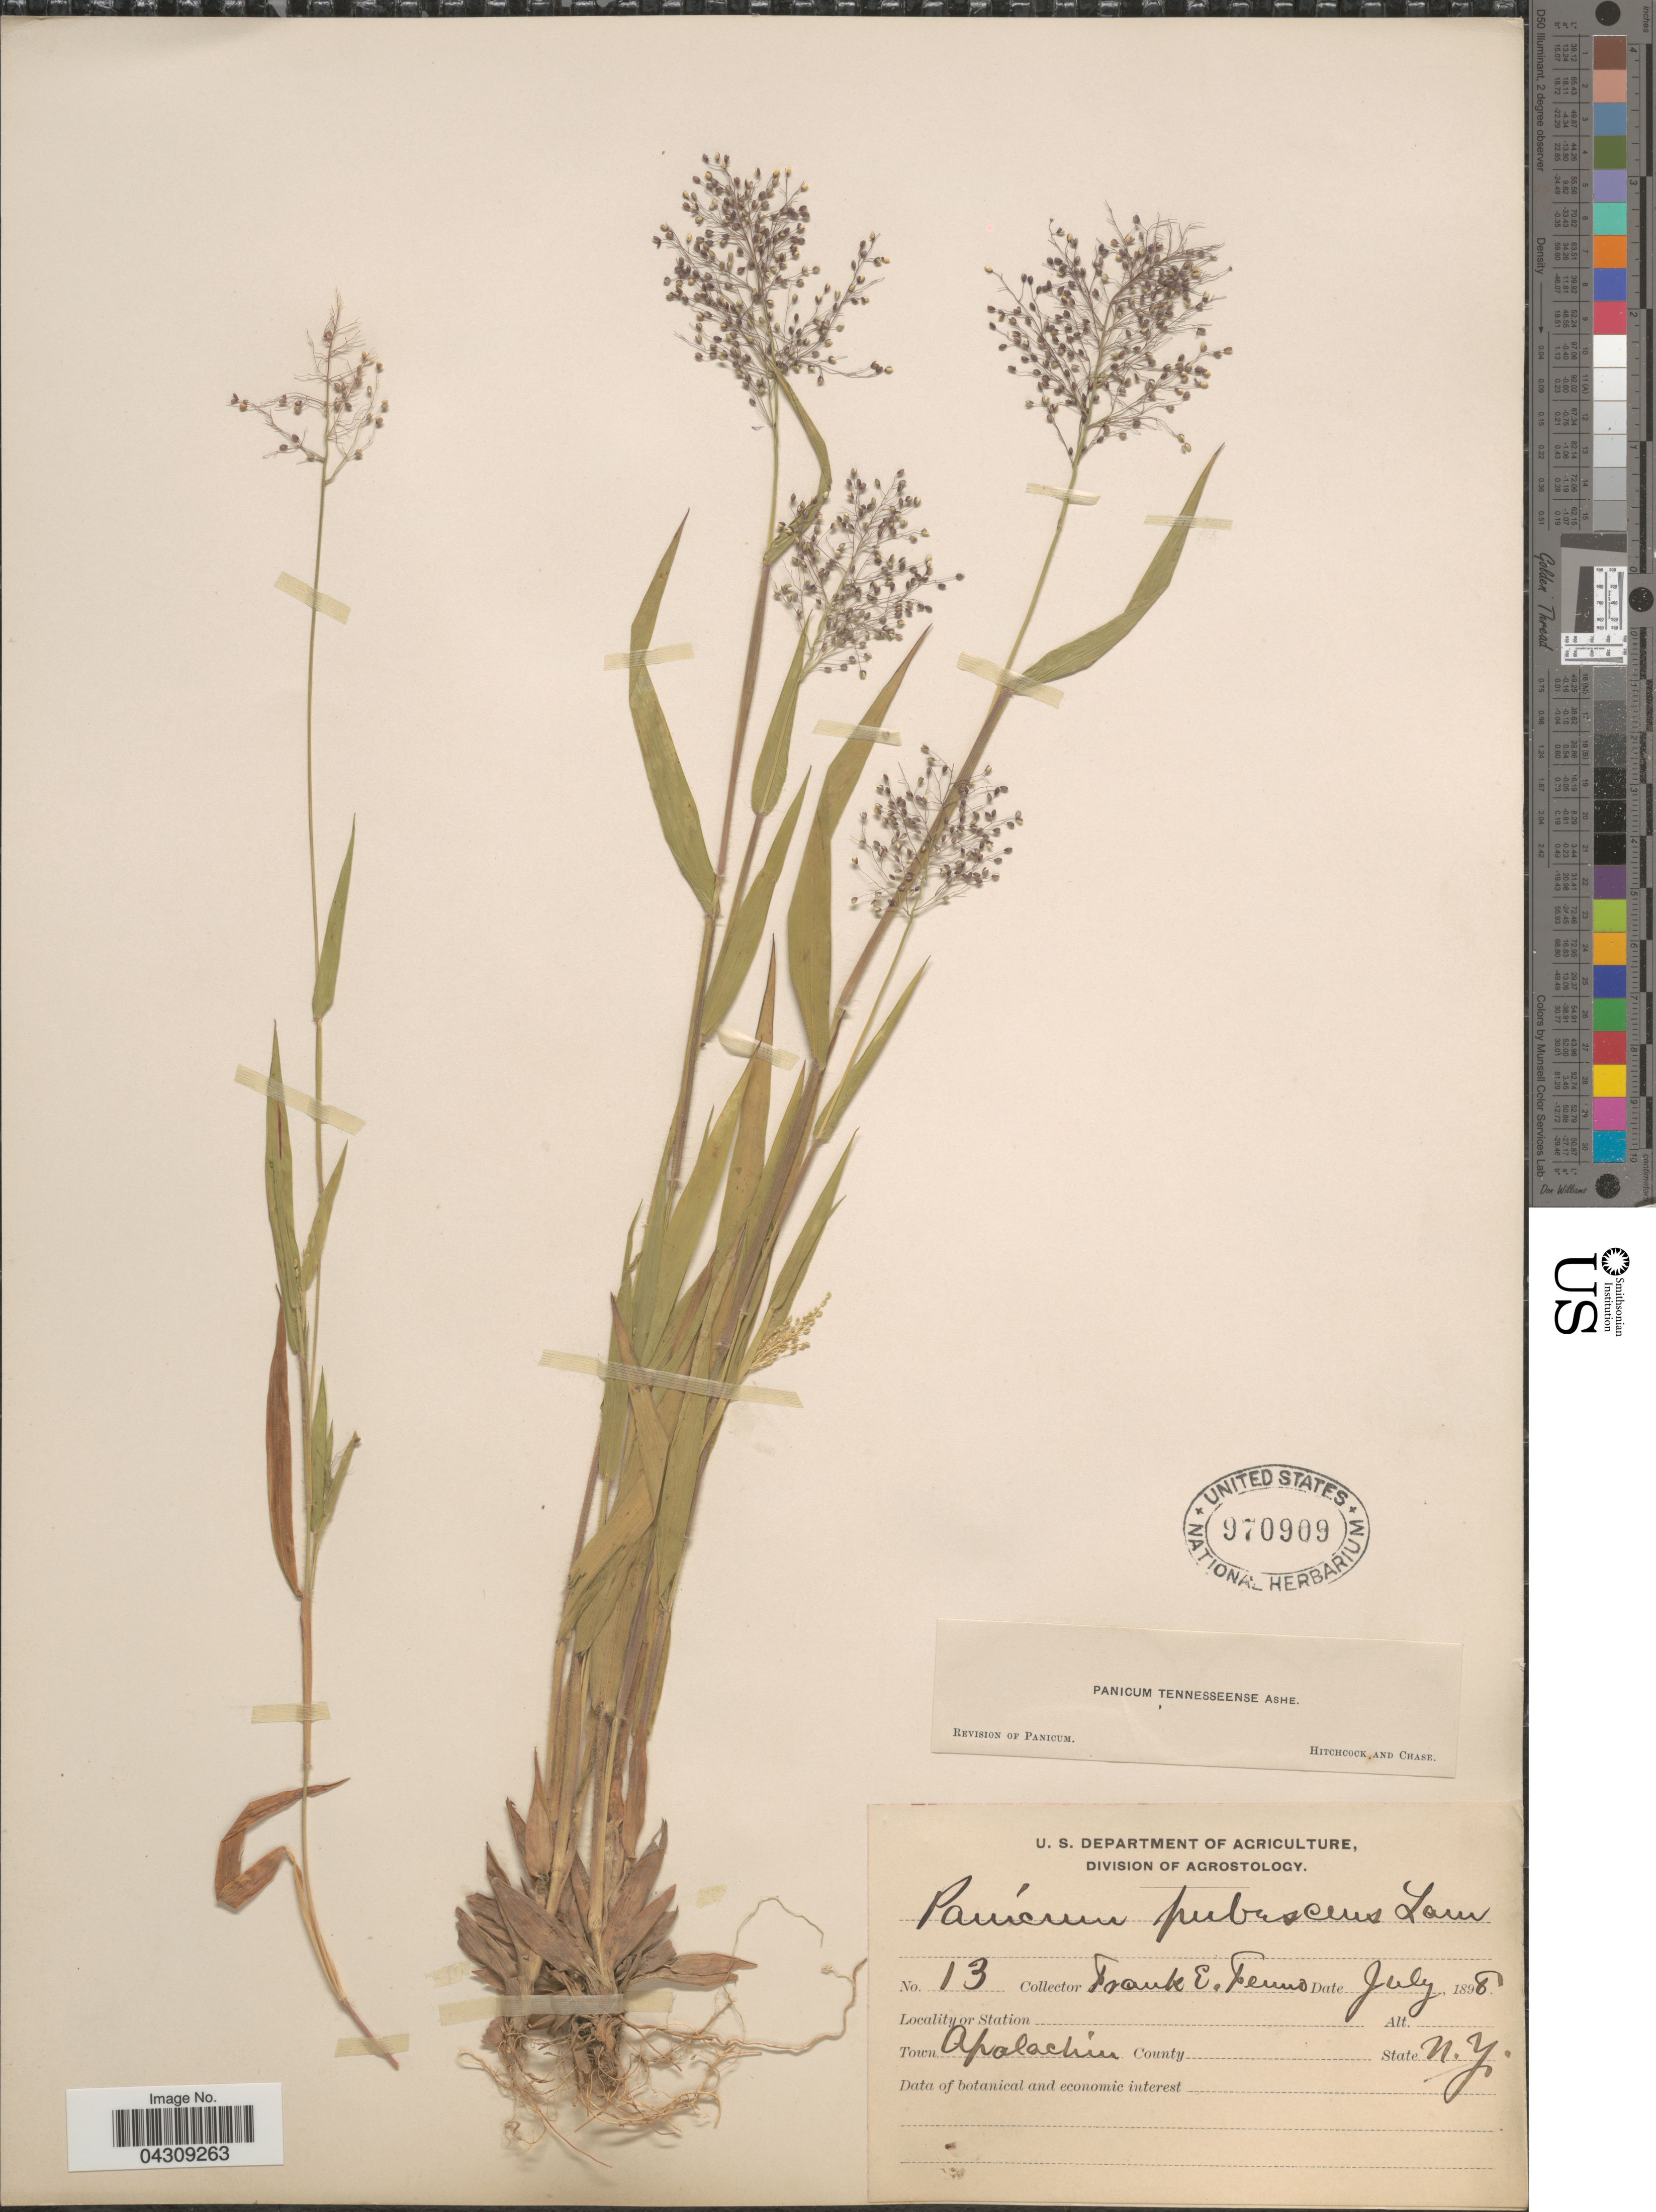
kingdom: Plantae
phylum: Tracheophyta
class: Liliopsida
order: Poales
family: Poaceae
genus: Dichanthelium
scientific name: Dichanthelium acuminatum var. acuminatum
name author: (Sw.) Gould & C.A. Clark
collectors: F. Fenno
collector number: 13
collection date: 1898-07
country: United States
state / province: New York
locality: Town Apalachin.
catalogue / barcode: US 970909